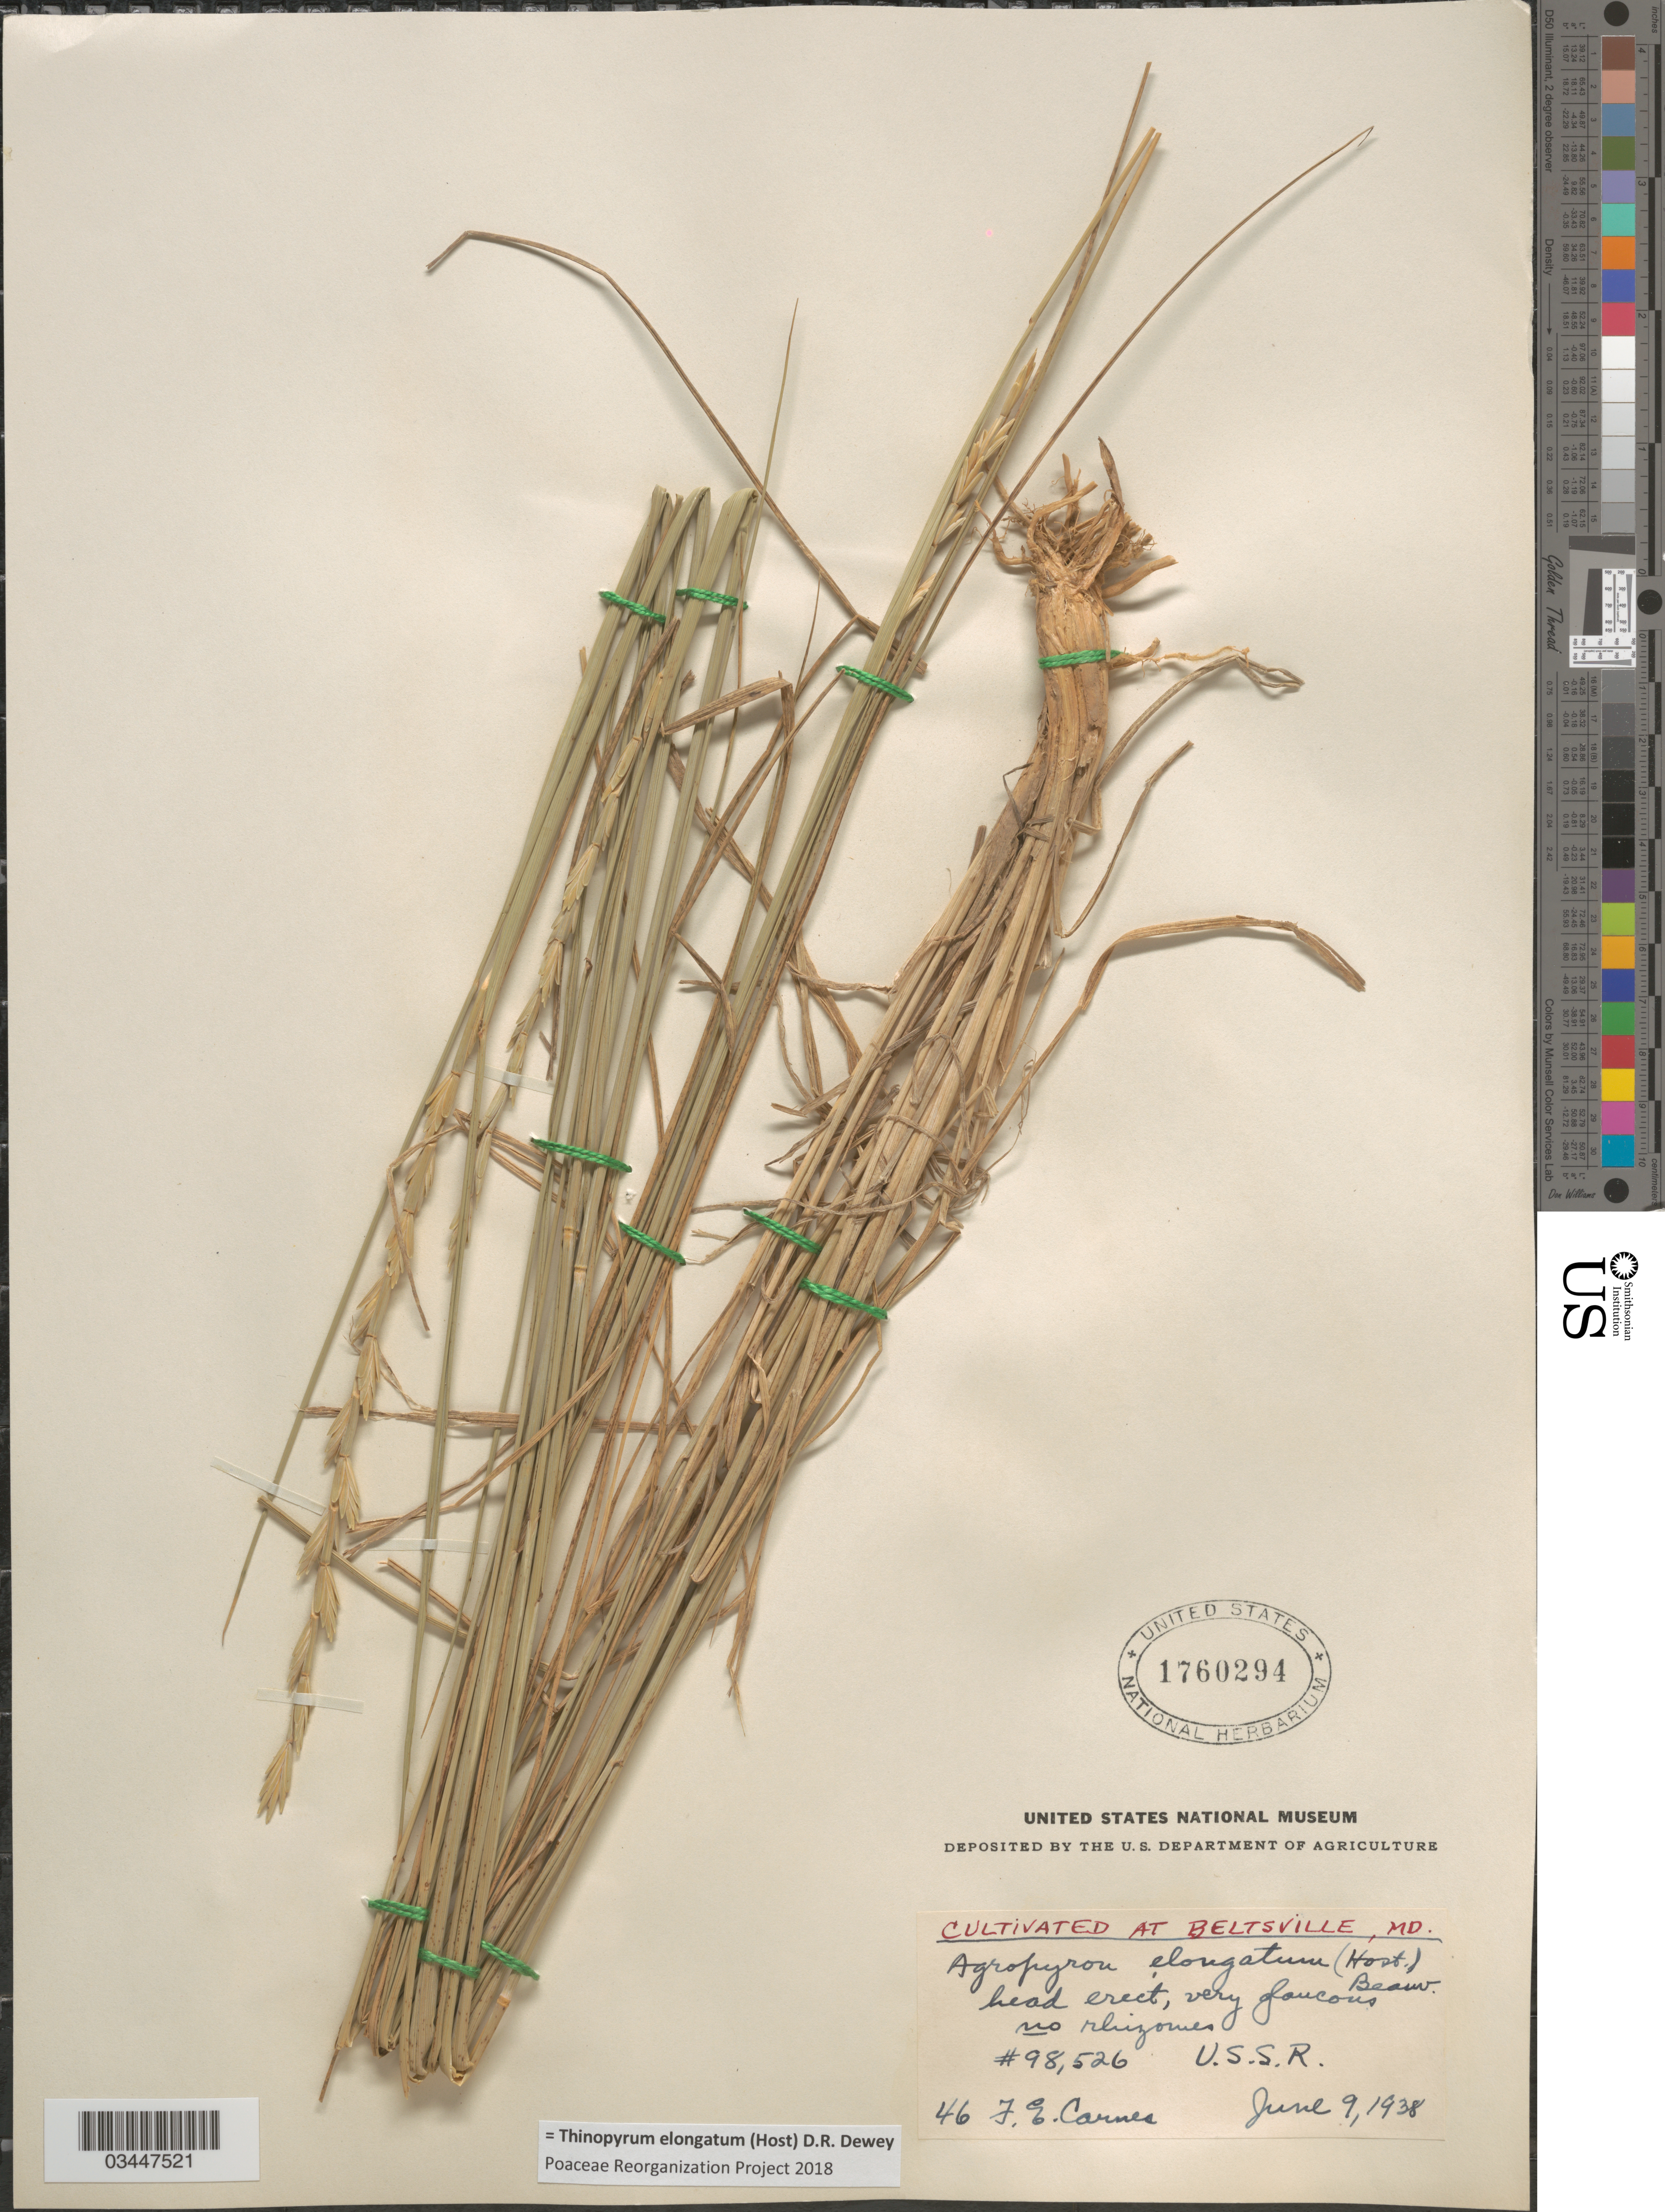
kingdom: Plantae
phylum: Tracheophyta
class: Liliopsida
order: Poales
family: Poaceae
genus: Thinopyrum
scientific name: Thinopyrum elongatum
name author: (Host) Barkworth & Dewey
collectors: F. Carnes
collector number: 46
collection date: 1938-06-09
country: United States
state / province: Maryland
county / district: Prince George's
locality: Beltsville.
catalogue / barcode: US 1760294